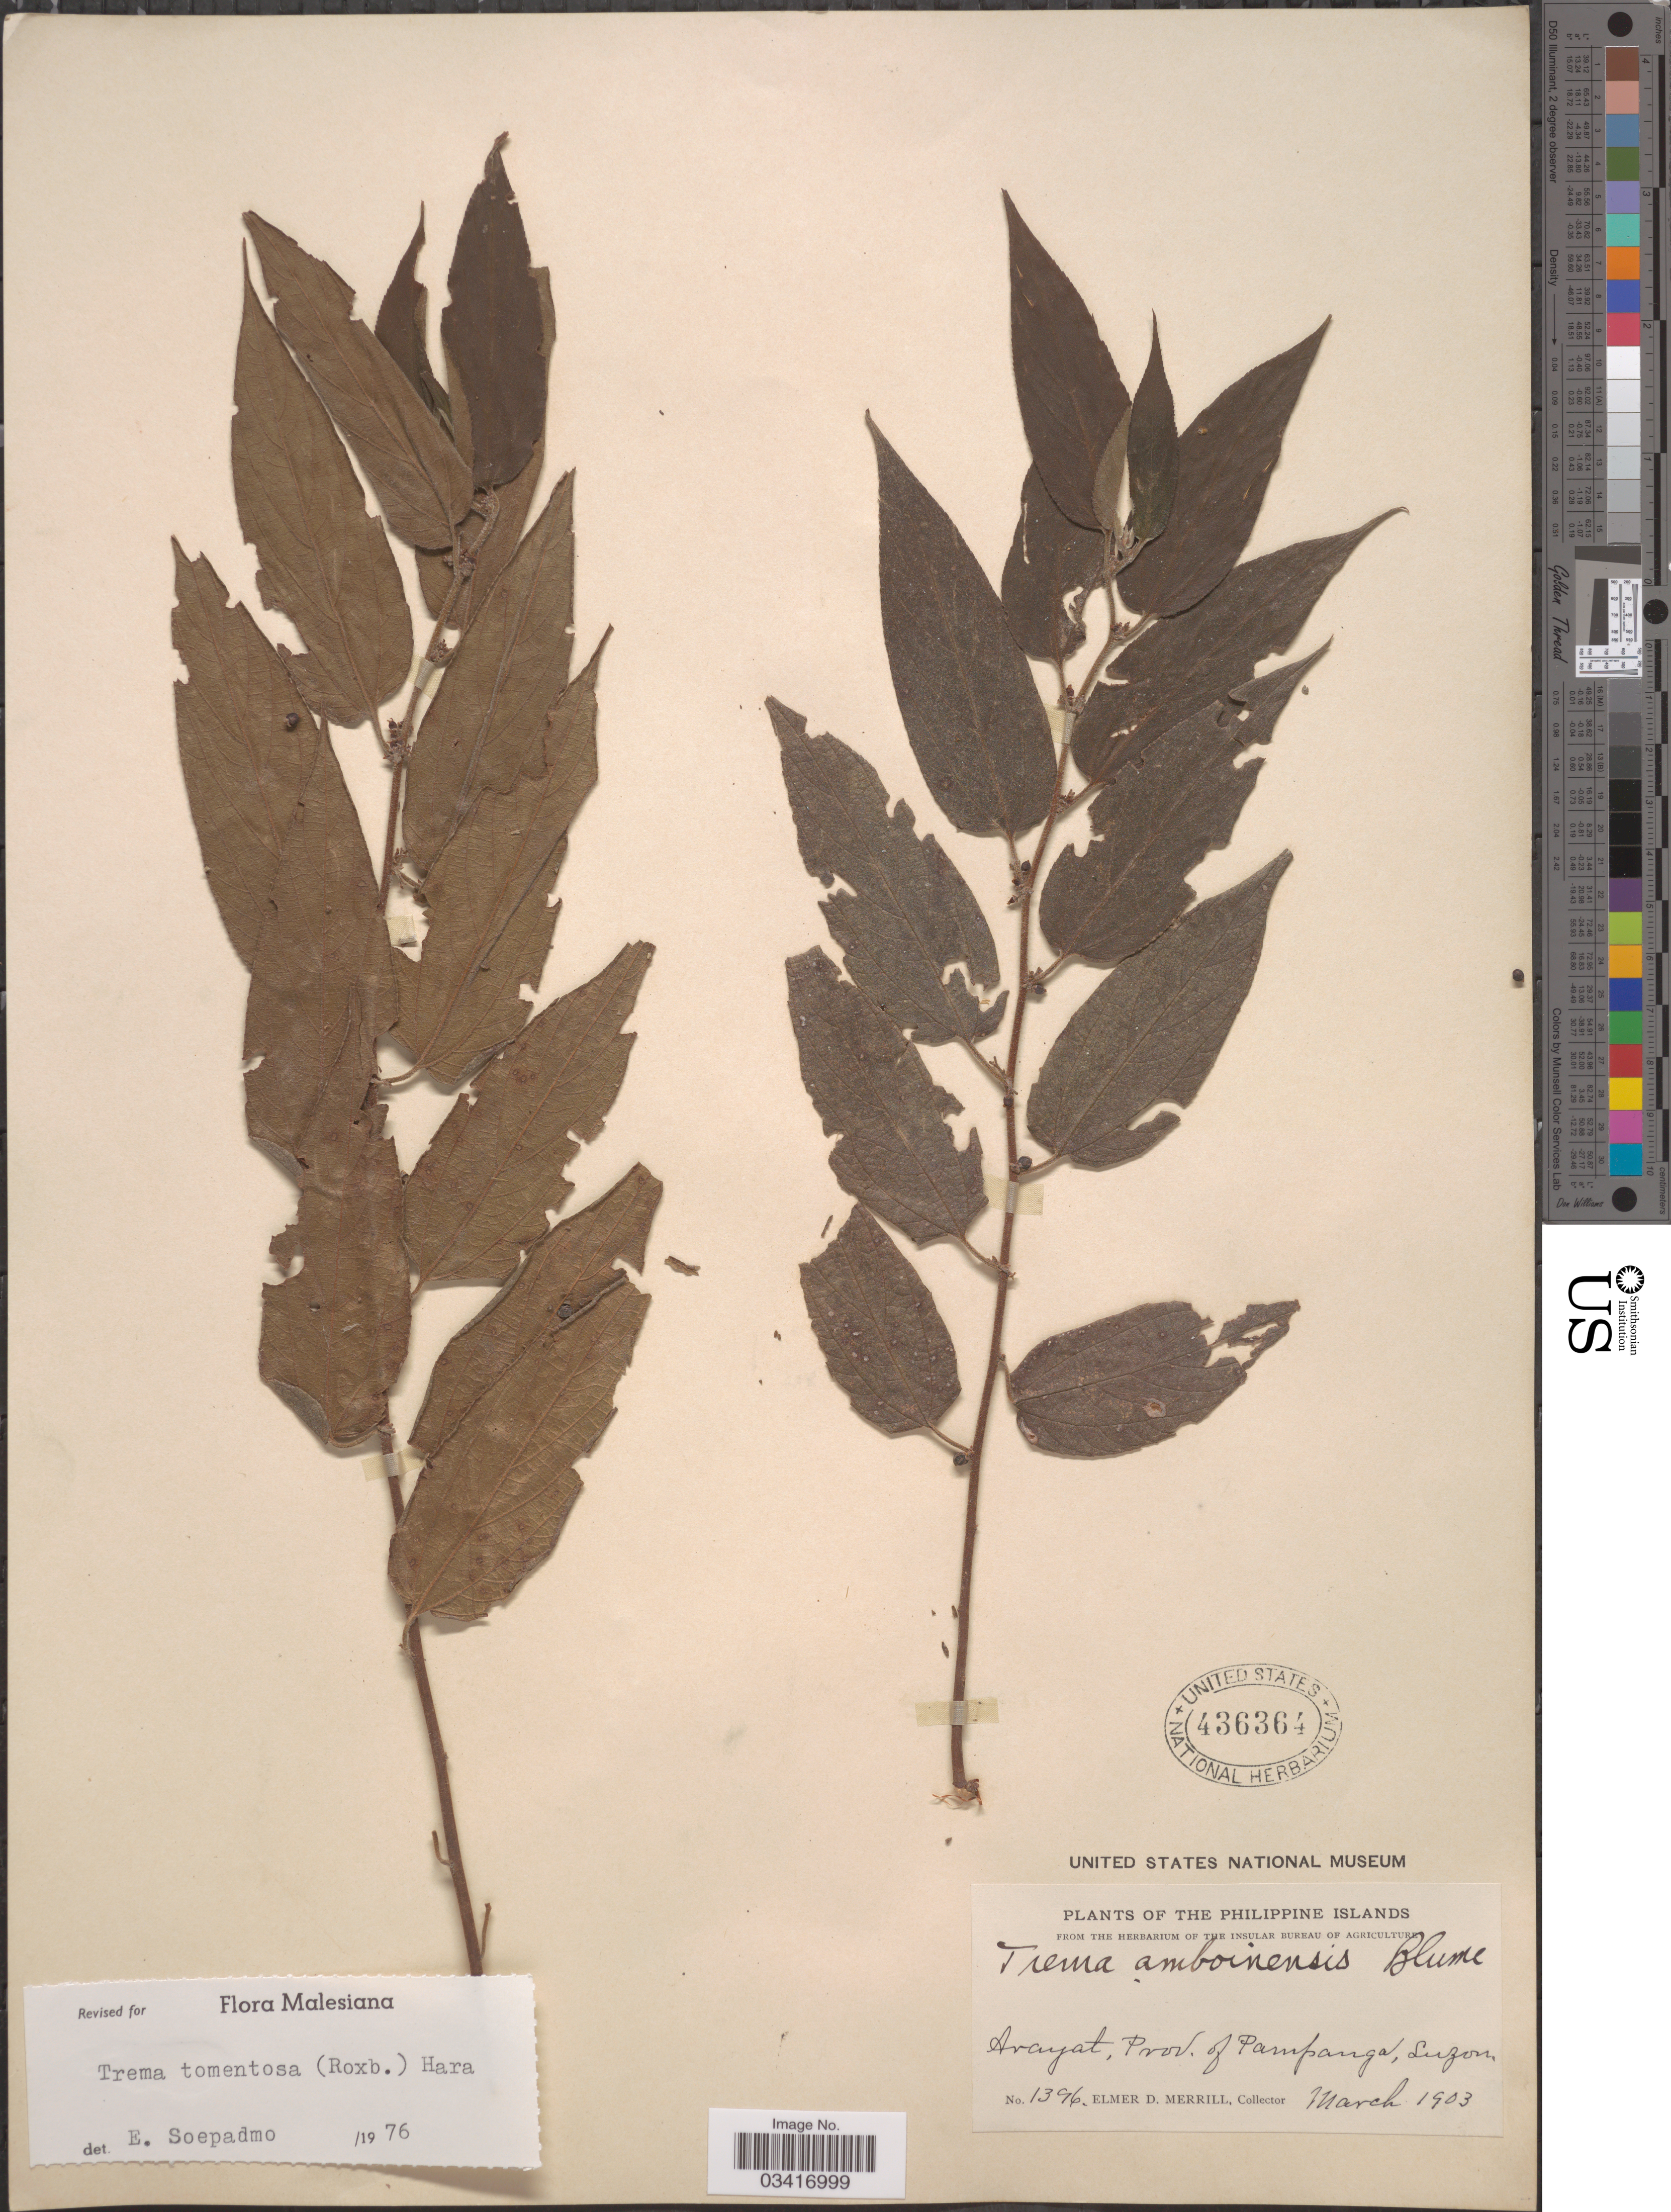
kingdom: Plantae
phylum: Tracheophyta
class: Magnoliopsida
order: Rosales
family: Cannabaceae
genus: Trema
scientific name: Trema tomentosum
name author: (Roxb.) Y. Hara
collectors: E. D. Merrill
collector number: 1396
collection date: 1903-03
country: Philippines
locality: Arayat, Prov. of Pampanga, Luzon.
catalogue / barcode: US 436364